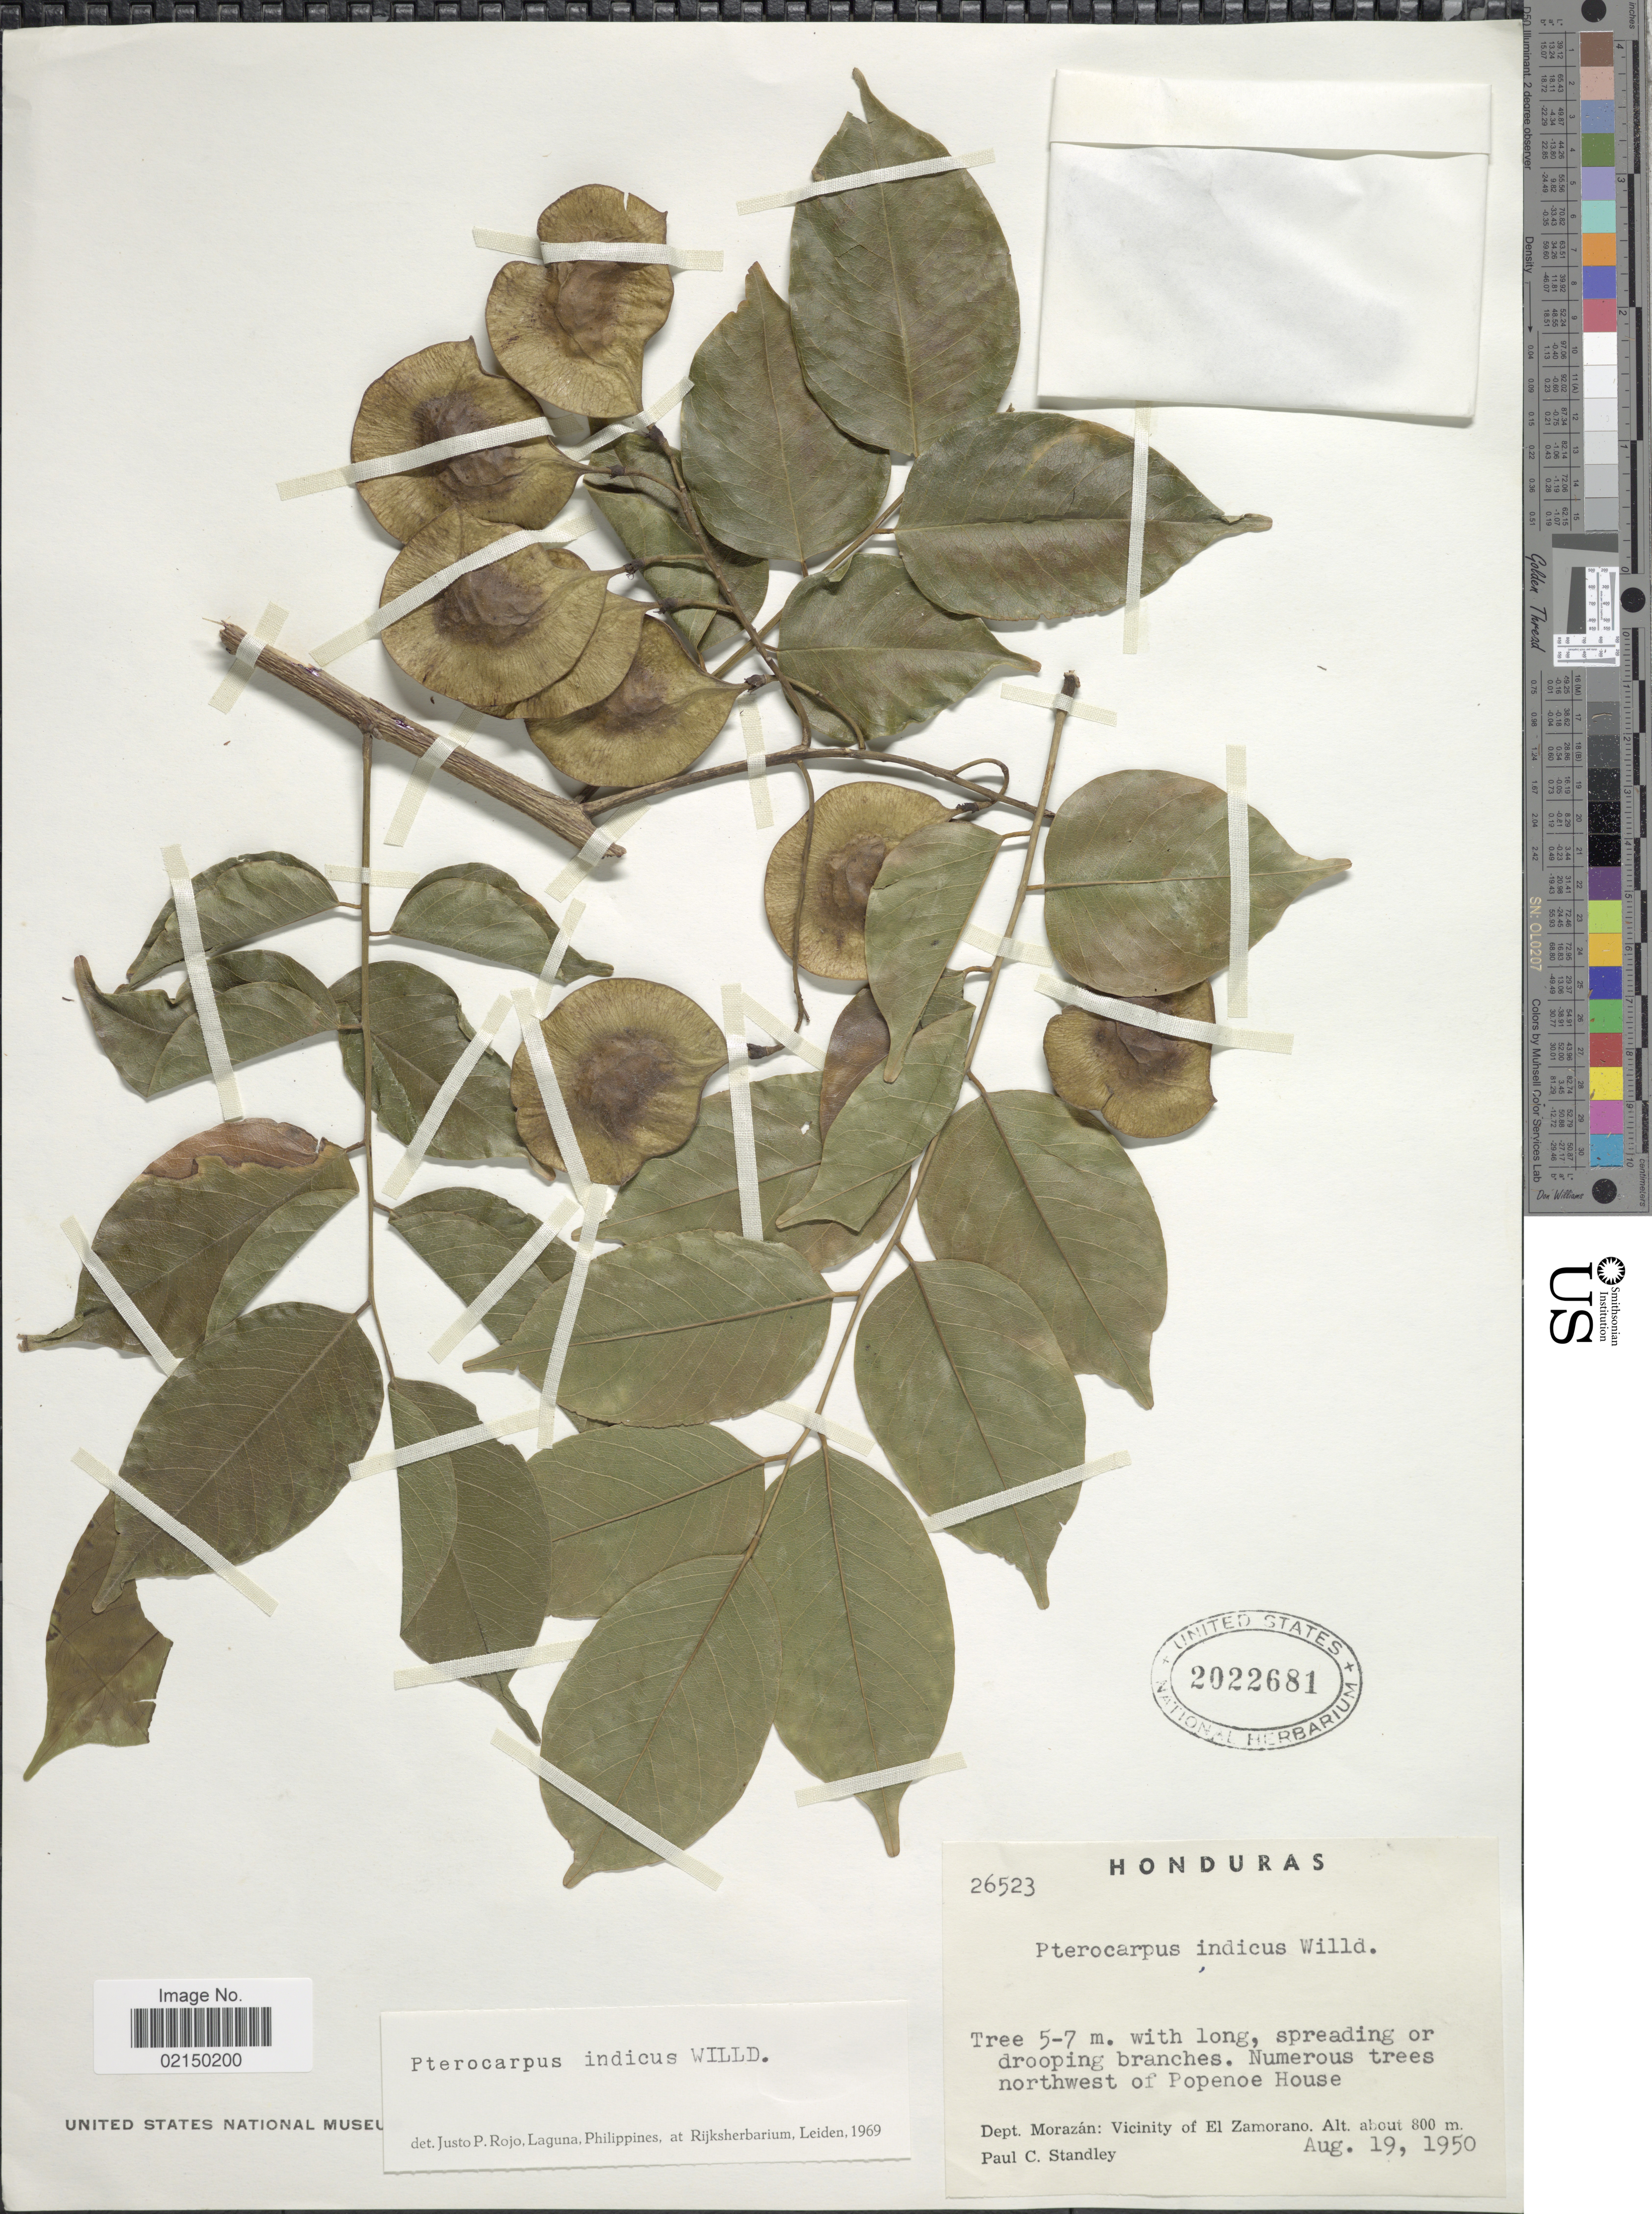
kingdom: Plantae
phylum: Tracheophyta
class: Magnoliopsida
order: Fabales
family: Fabaceae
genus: Pterocarpus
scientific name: Pterocarpus indicus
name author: Willd.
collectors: P. C. Standley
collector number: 26523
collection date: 1950-08-19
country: Honduras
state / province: Fco. Morazán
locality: Northwest of Popenoe House, dept. Morazan: vicinity of El Zamorano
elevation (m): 800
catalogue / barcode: US 2022681